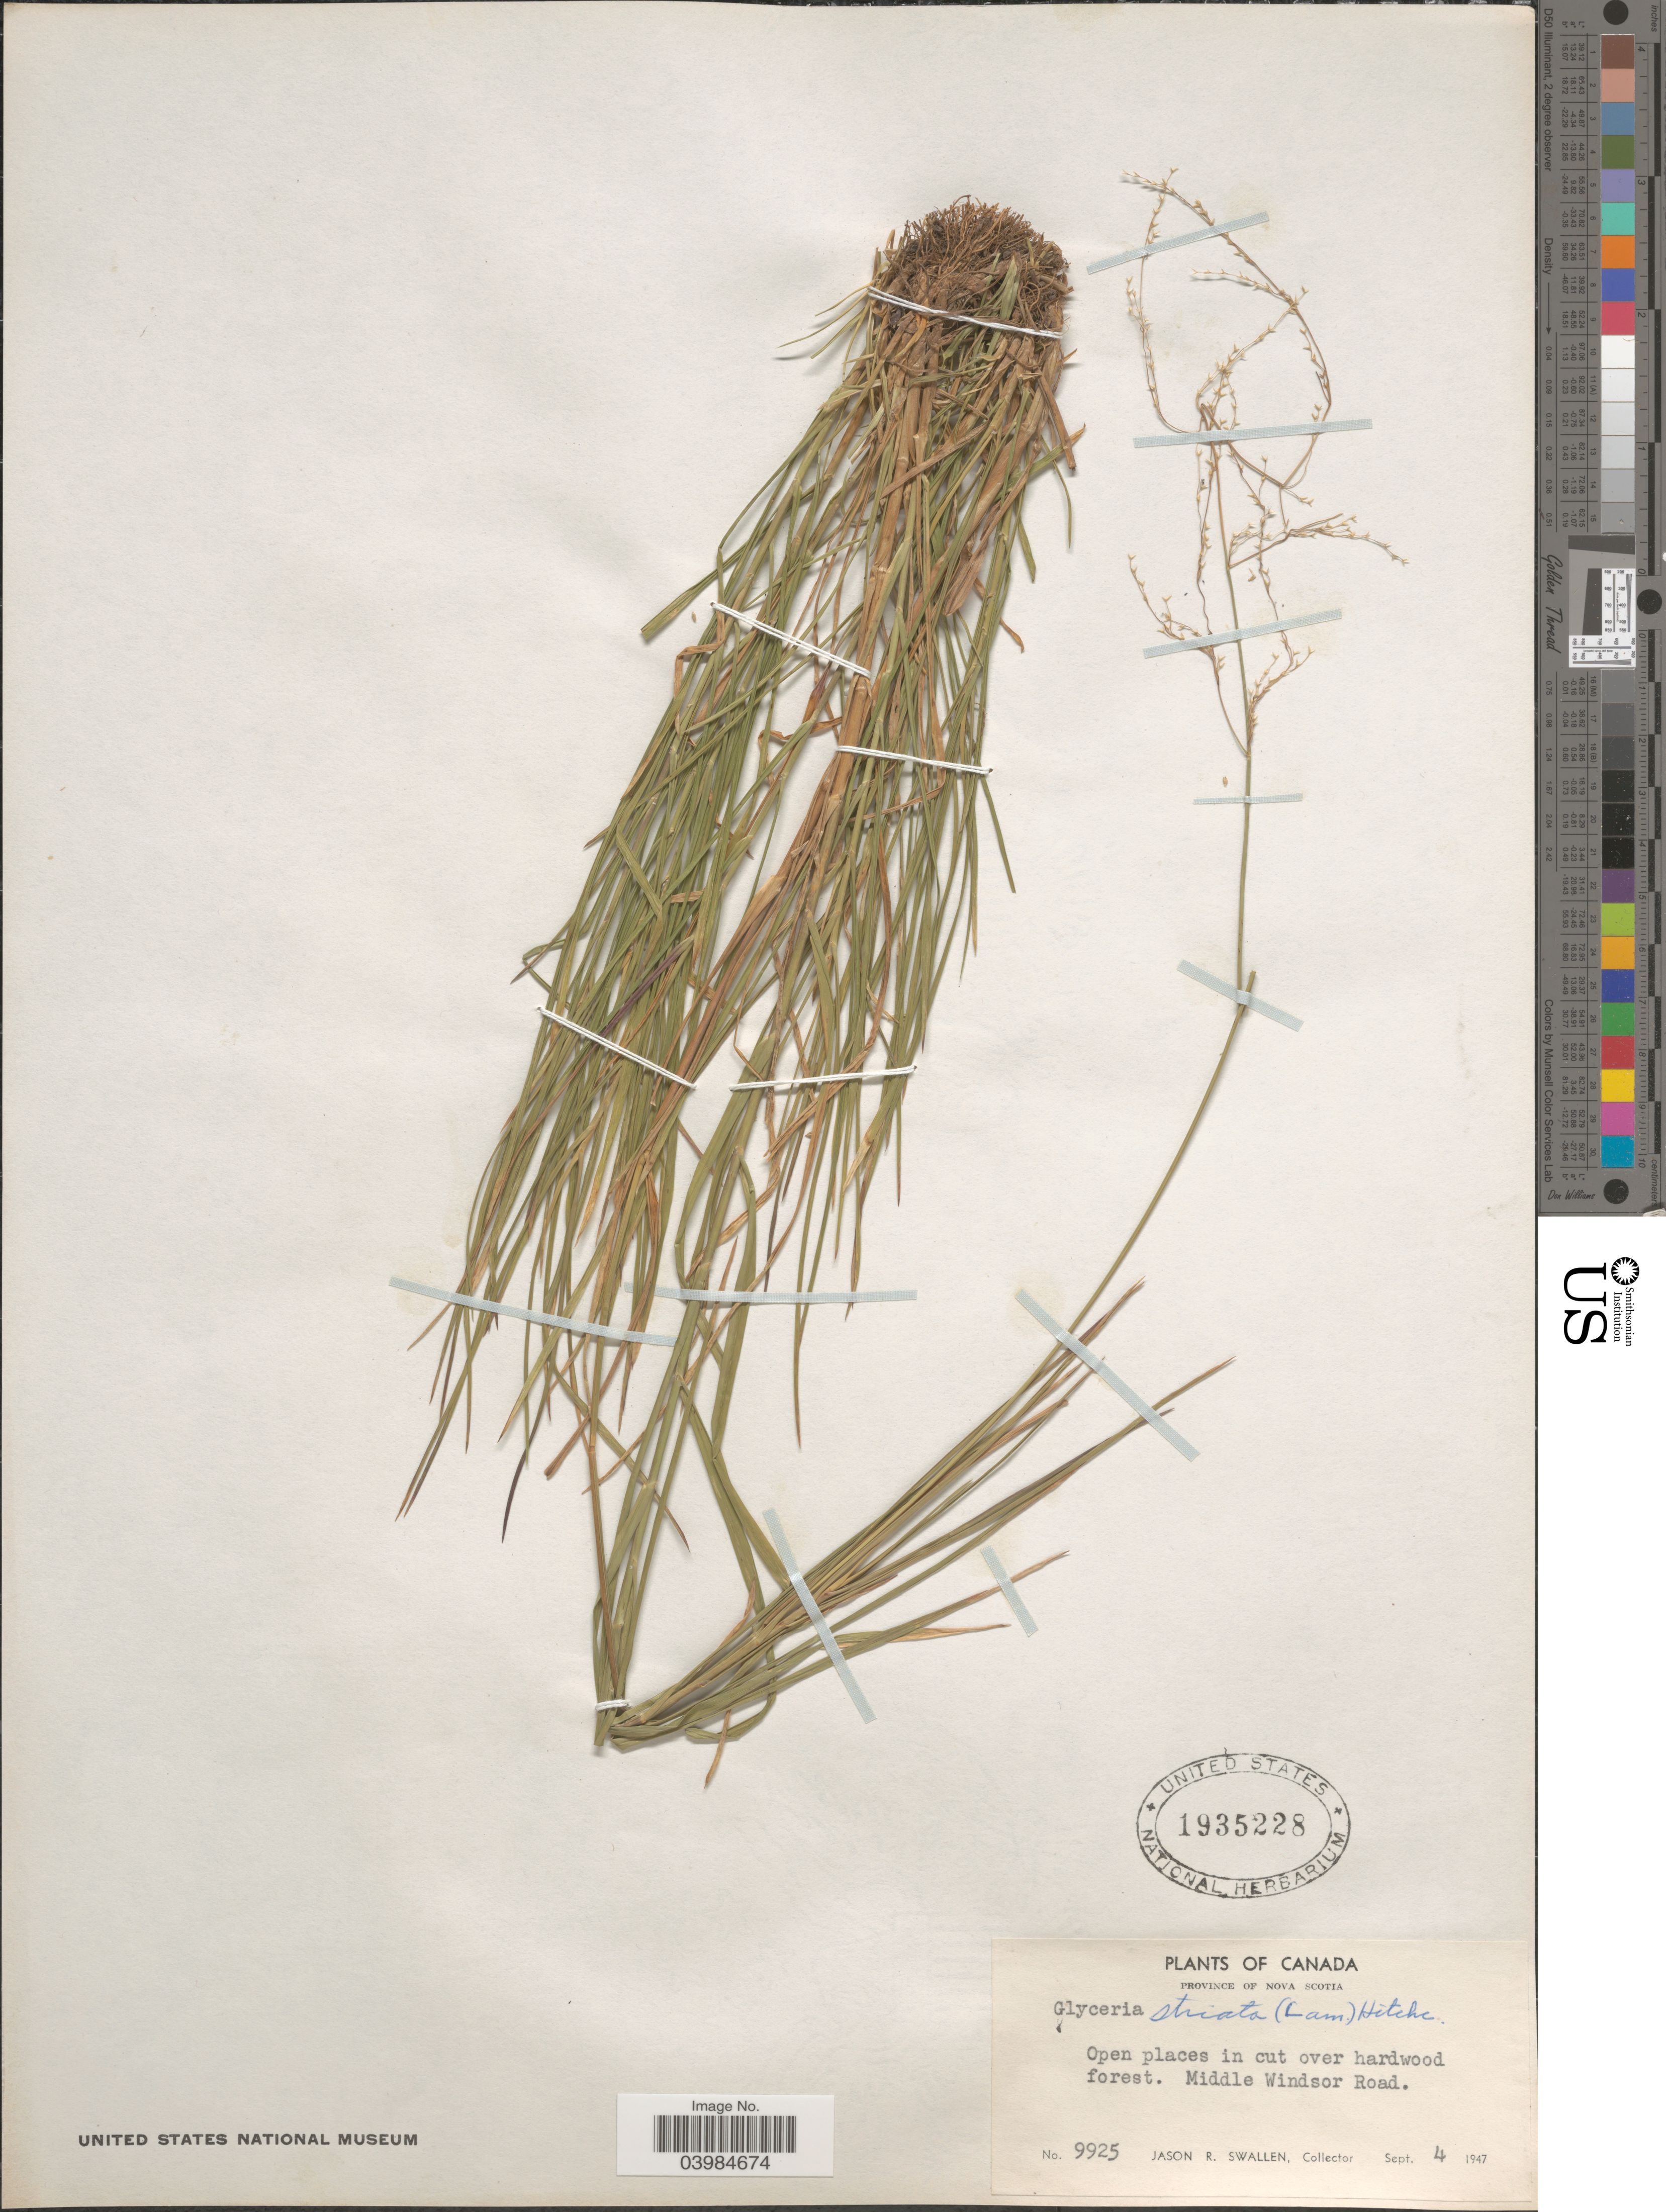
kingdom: Plantae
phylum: Tracheophyta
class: Liliopsida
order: Poales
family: Poaceae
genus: Glyceria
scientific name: Glyceria striata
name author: (Lam.) Hitchc.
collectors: J. R. Swallen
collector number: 9925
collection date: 1947-09-04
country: Canada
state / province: Nova Scotia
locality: Open places in cut over hardwood forest. Middle Windsor Road.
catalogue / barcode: US 1935228